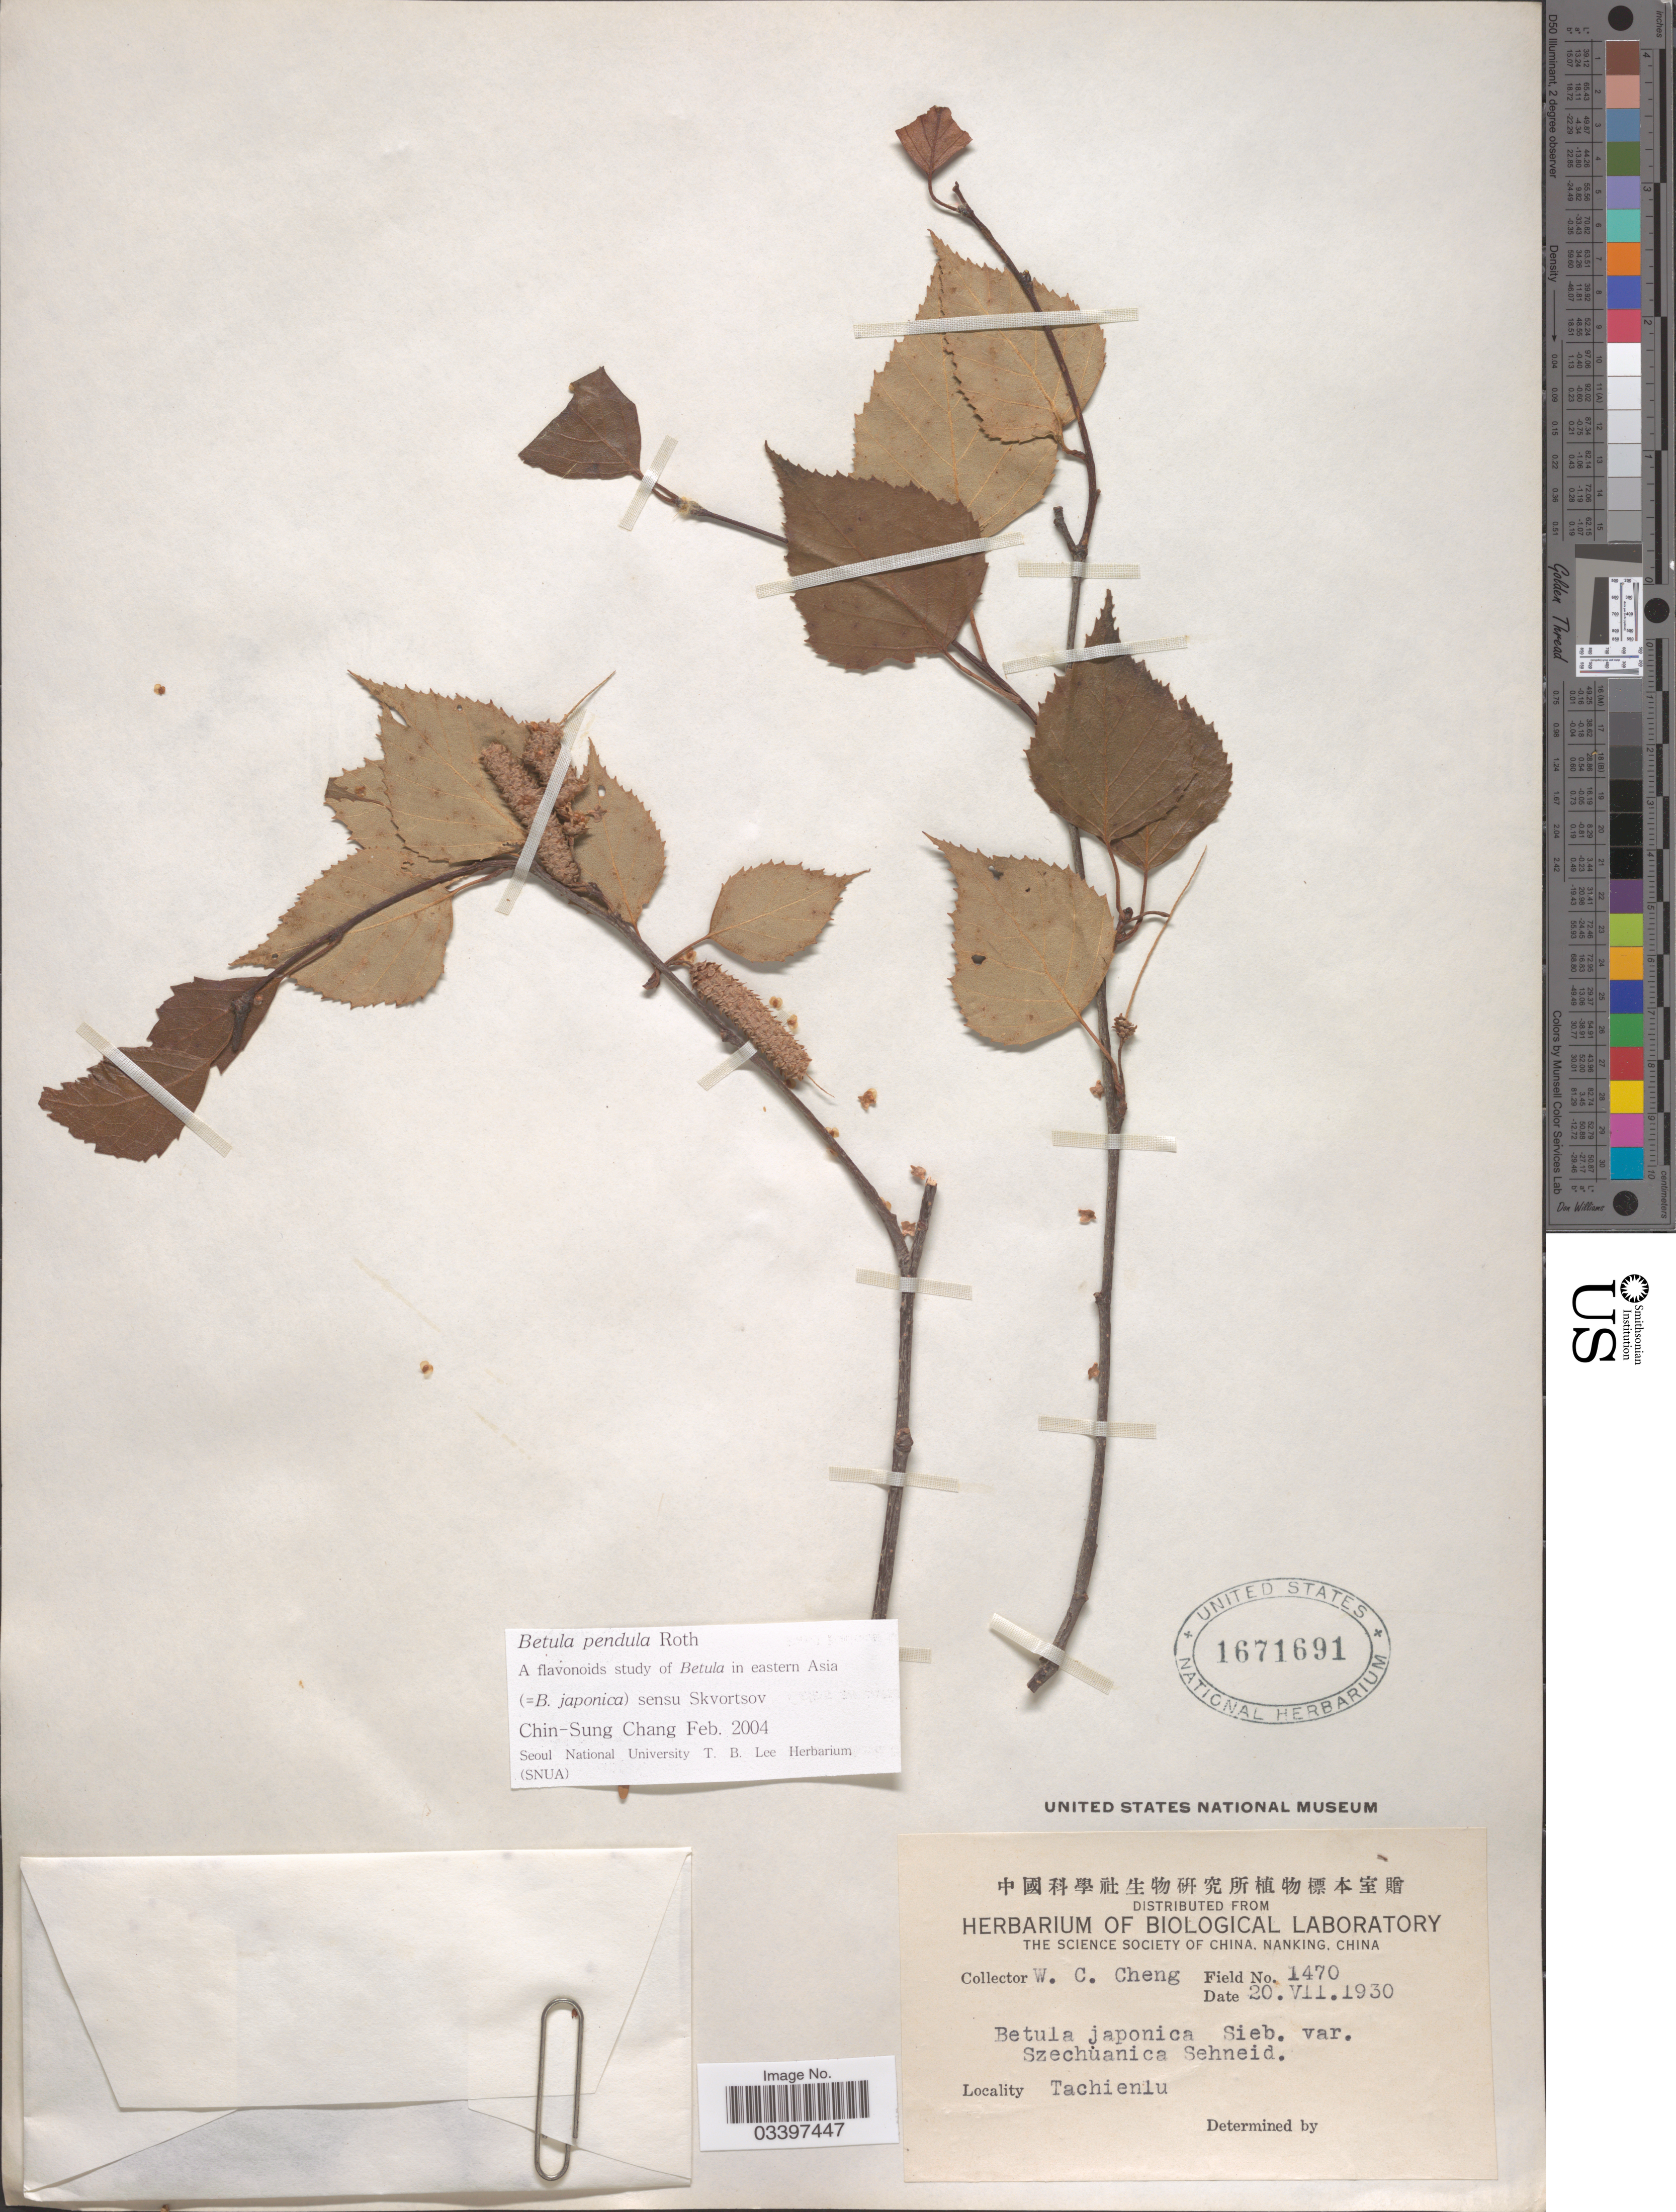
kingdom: Plantae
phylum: Tracheophyta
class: Magnoliopsida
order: Fagales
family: Betulaceae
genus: Betula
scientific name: Betula pendula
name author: Roth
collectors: W. C. Cheng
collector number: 1470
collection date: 1930-07-20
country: China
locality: Tachienlu.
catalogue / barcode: US 1671691